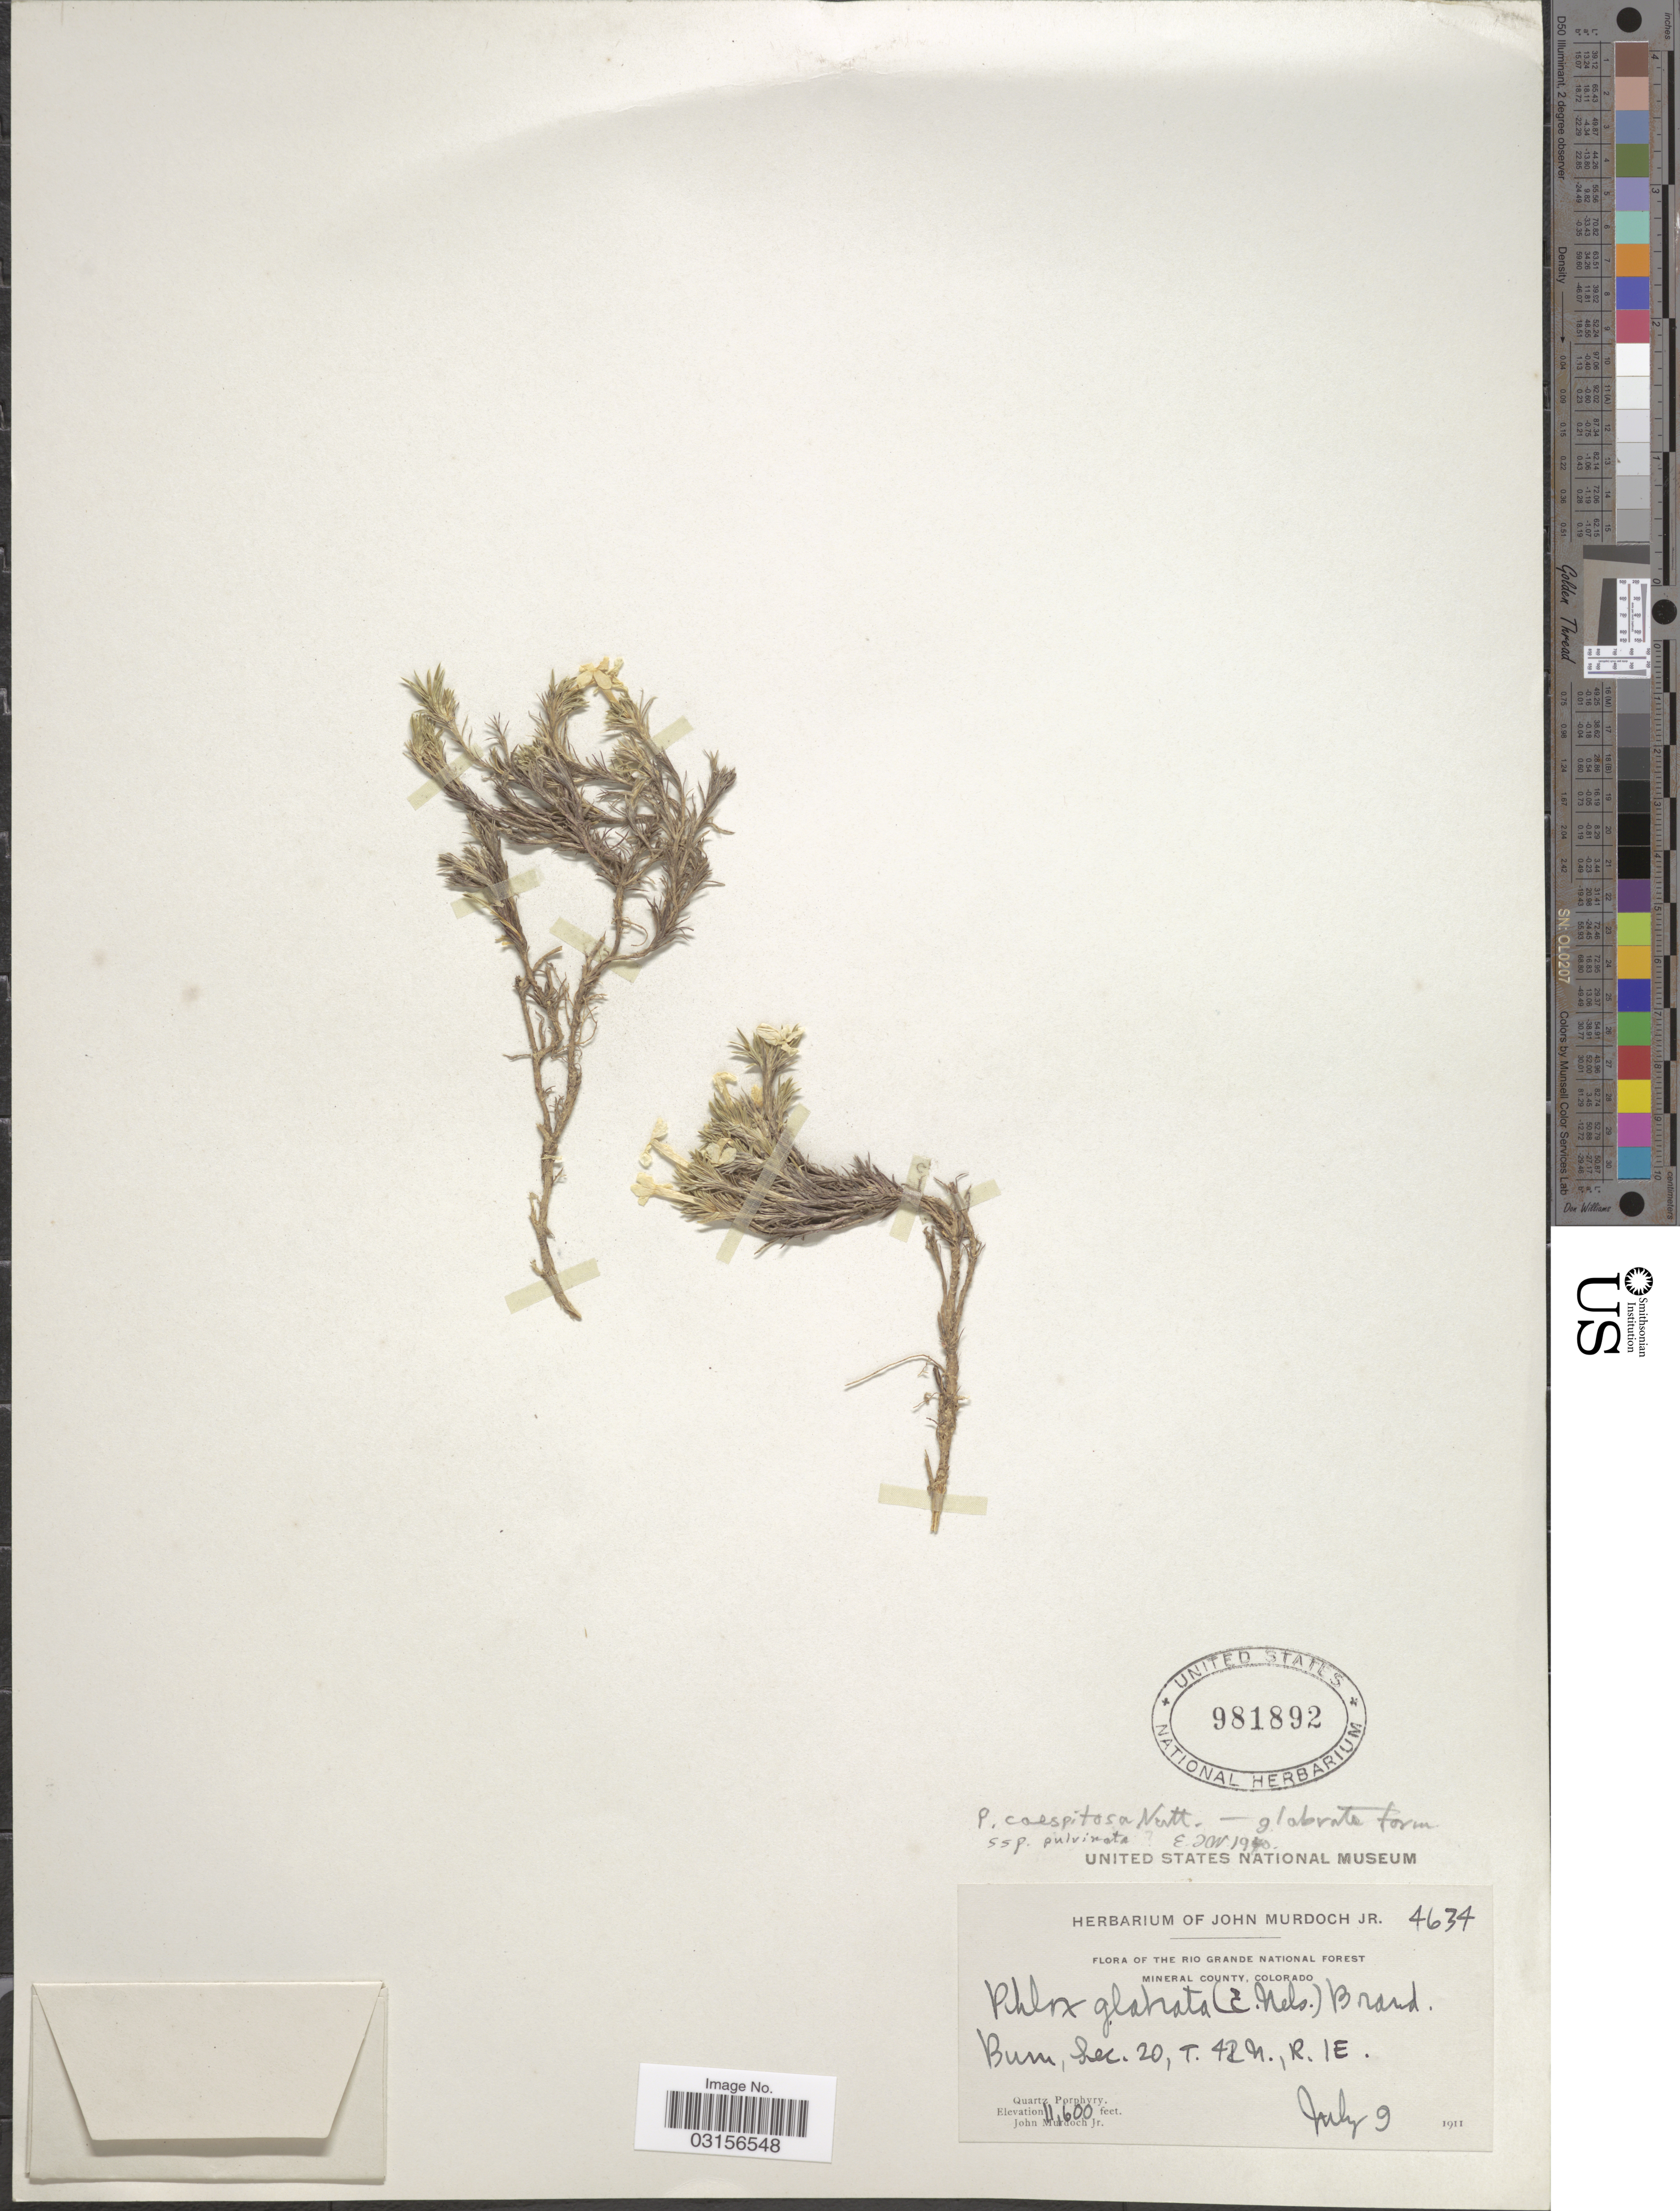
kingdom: Plantae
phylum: Tracheophyta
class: Magnoliopsida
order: Ericales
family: Polemoniaceae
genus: Phlox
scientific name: Phlox condensata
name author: (A. Gray) E.E. Nelson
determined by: Mayfield, M. H.; Ferguson, C. J.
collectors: J. Murdoch Jr.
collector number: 4634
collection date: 1911-07-09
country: United States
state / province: Colorado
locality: The Rio Grande National Forest. Mineral County. Burn, Sec. 20, T42N, R1E.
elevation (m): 3536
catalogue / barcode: US 981892